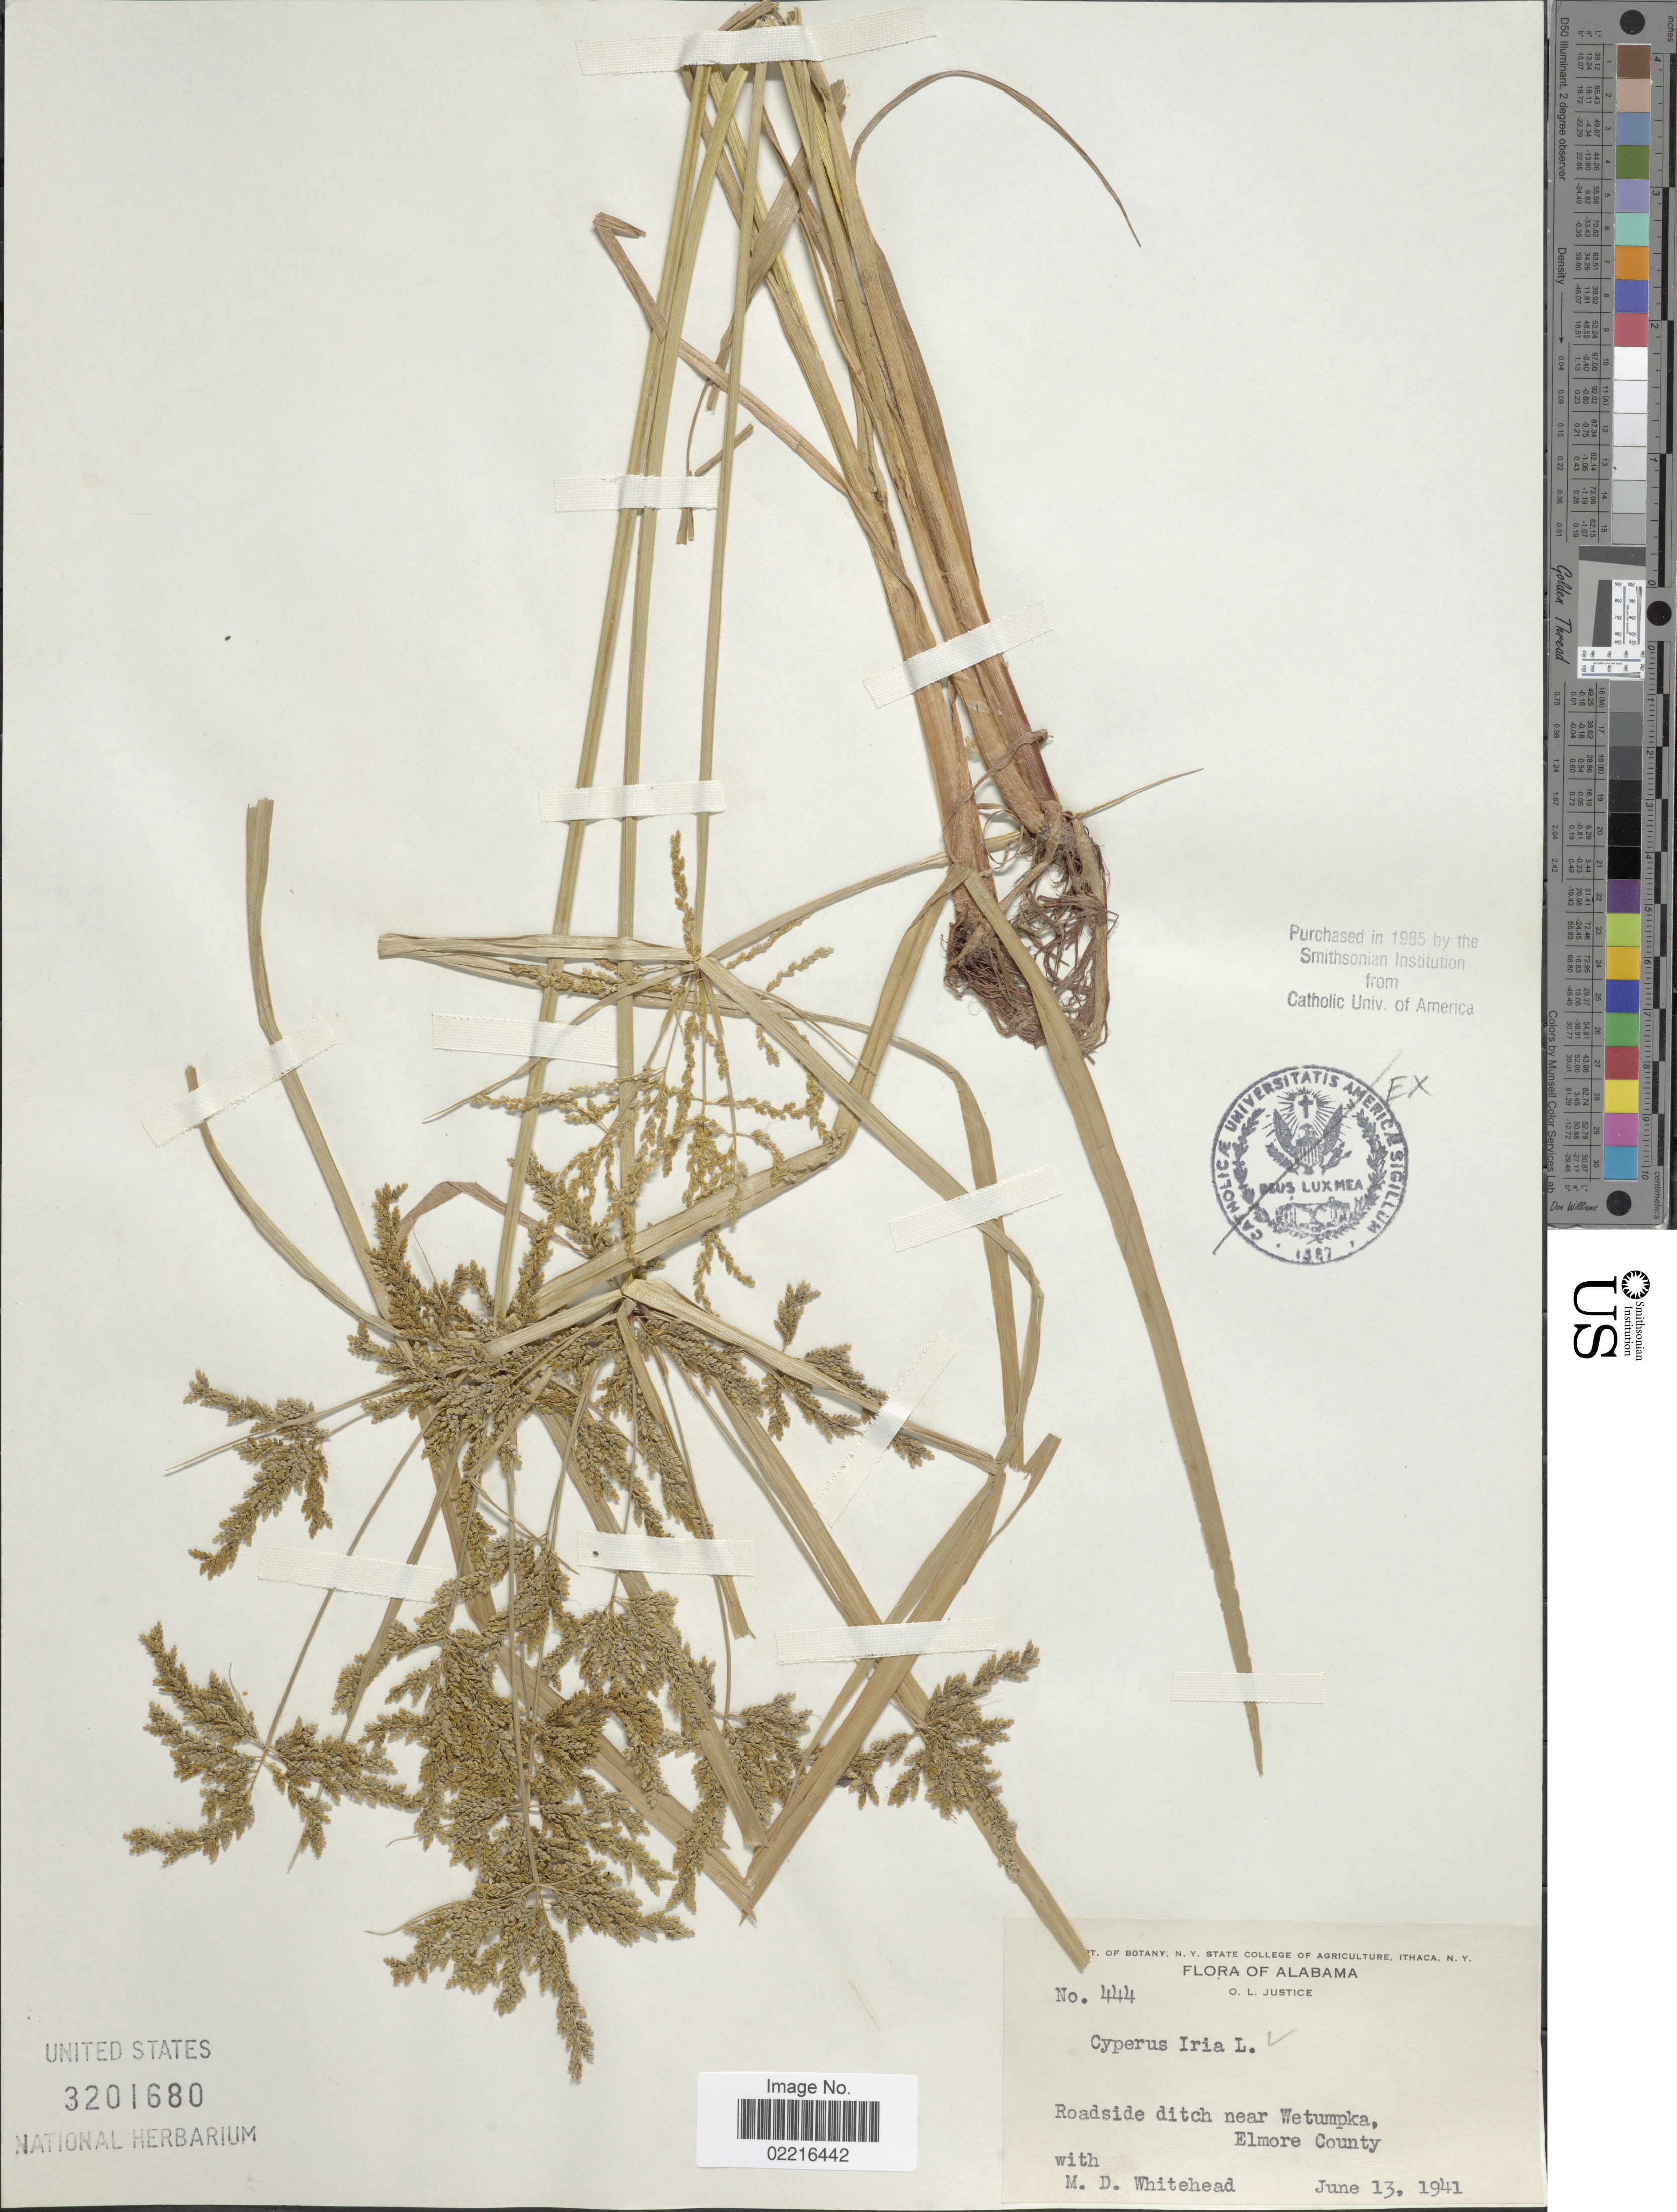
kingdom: Plantae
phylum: Tracheophyta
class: Liliopsida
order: Poales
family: Cyperaceae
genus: Cyperus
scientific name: Cyperus iria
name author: L.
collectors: O. Justice & M. Whitehead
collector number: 444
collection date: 1941-06-13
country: United States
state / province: Alabama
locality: Near Wetumpka, Elmore County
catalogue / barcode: US 3201680